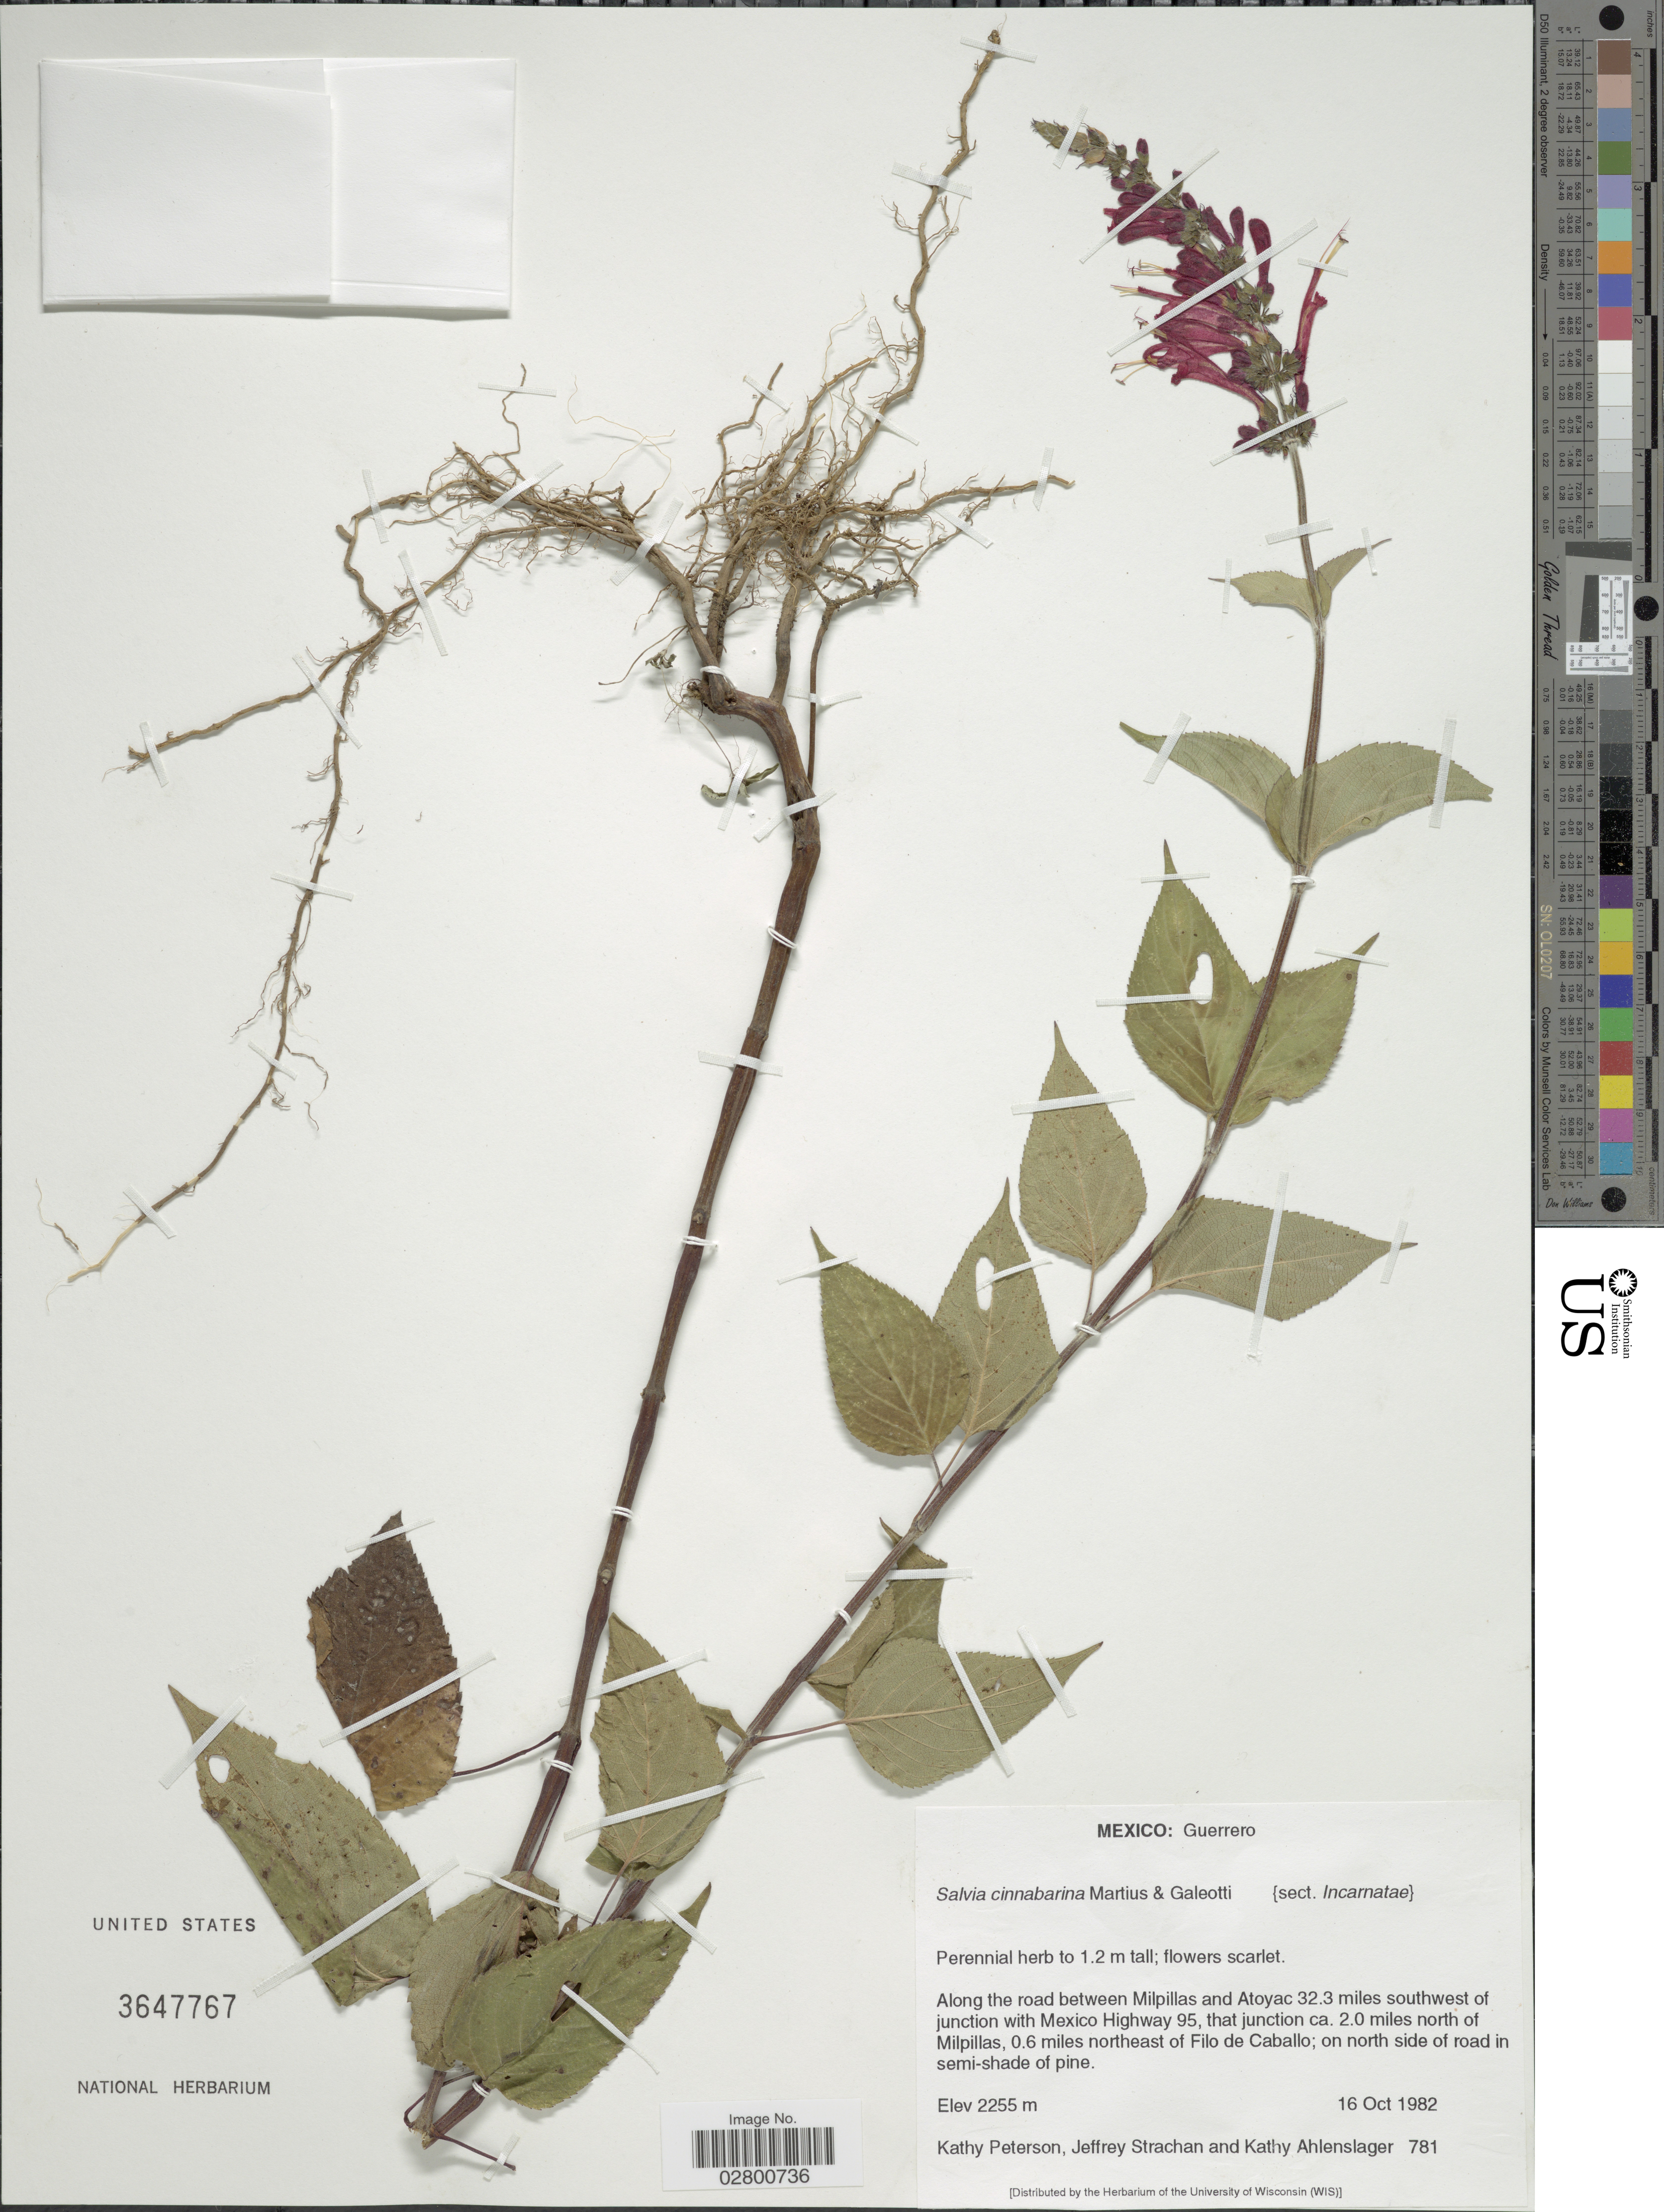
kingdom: Plantae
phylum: Tracheophyta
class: Magnoliopsida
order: Lamiales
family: Lamiaceae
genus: Salvia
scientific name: Salvia cinnabarina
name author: M. Martens & Galeotti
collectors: K. Peterson, J. Strachan & K. Ahlenslager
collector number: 781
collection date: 1982-10-16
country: Mexico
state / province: Guerrero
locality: Along the road between Milpillas and Atoyac 32.3 miles southwest of junction with Mexico Highway 95, that junction ca. 2.0 miles north of Milpillas, 0.6 miles northeast of Filo de Caballo.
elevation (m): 2255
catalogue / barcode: US 3647767